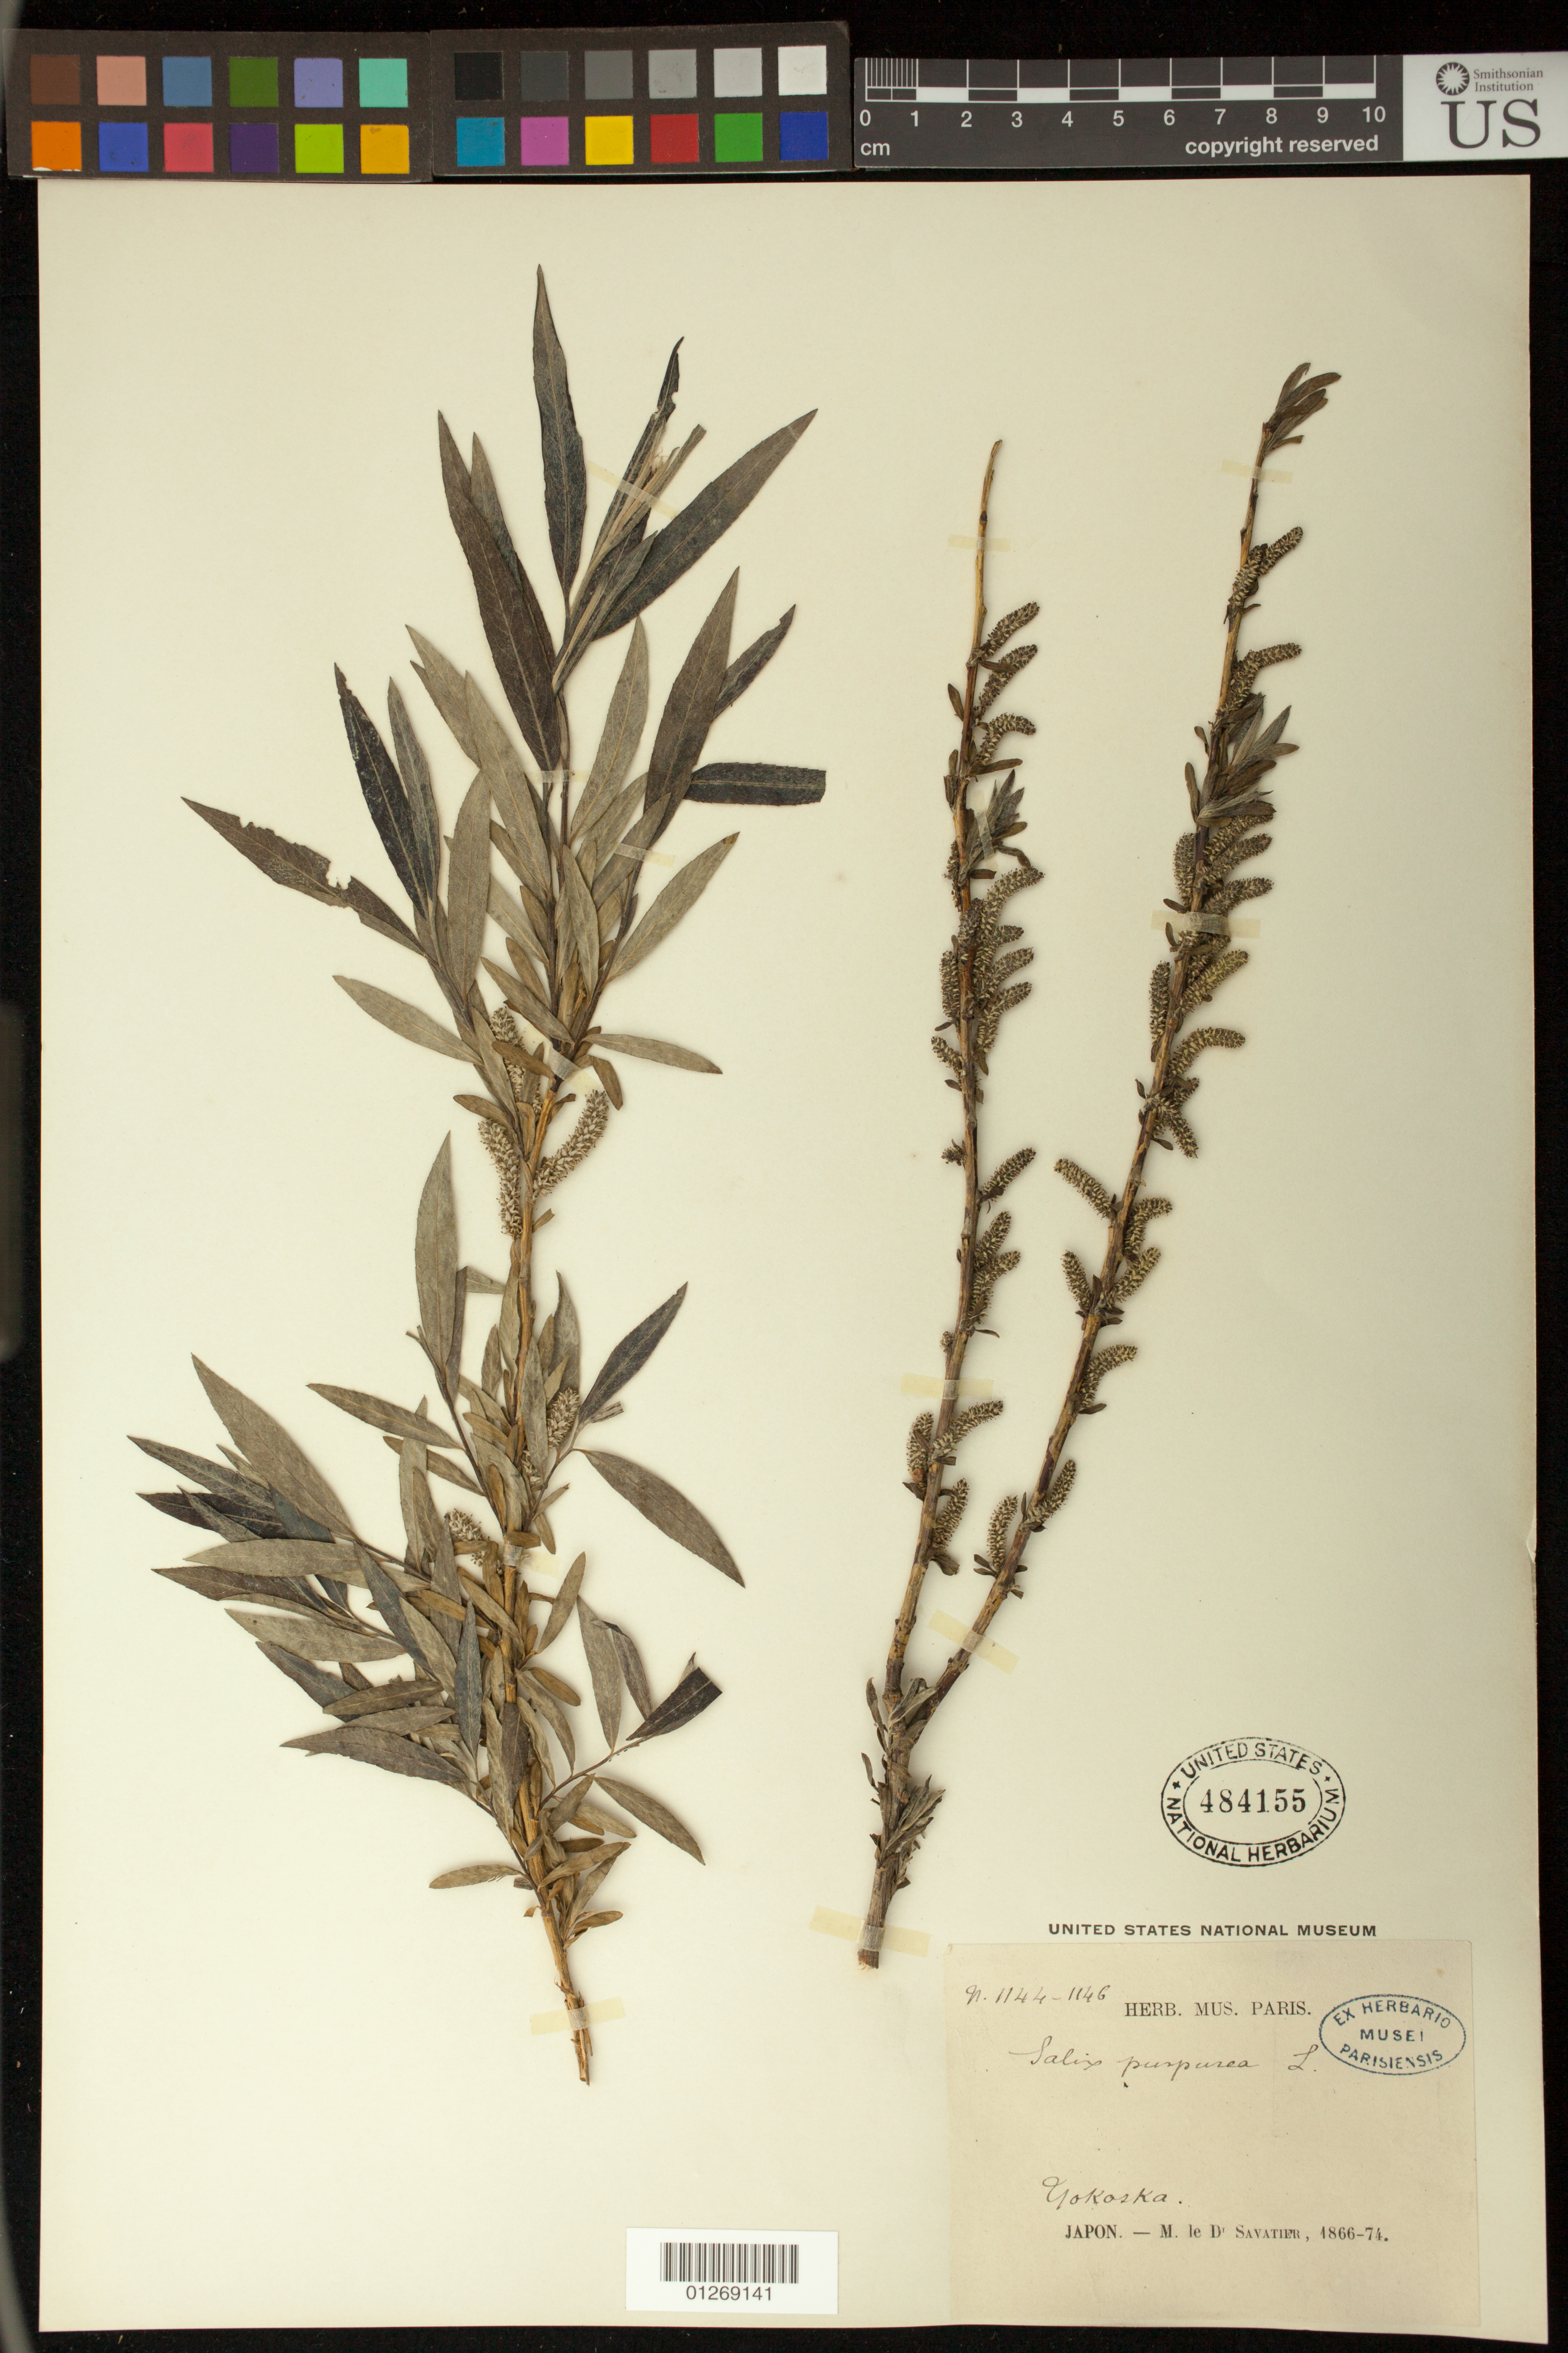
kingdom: Plantae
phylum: Tracheophyta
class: Magnoliopsida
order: Malpighiales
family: Salicaceae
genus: Salix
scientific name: Salix multinervis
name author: Franch. & Sav.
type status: Possible Type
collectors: P. Savatier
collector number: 1144-1146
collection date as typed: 1866 to -- --- 1874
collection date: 1866/1874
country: Japan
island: Honshu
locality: Yokoska.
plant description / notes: Possibly original material, but dubiously a type. Protologue cites Savatier 1145.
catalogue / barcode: US 484155